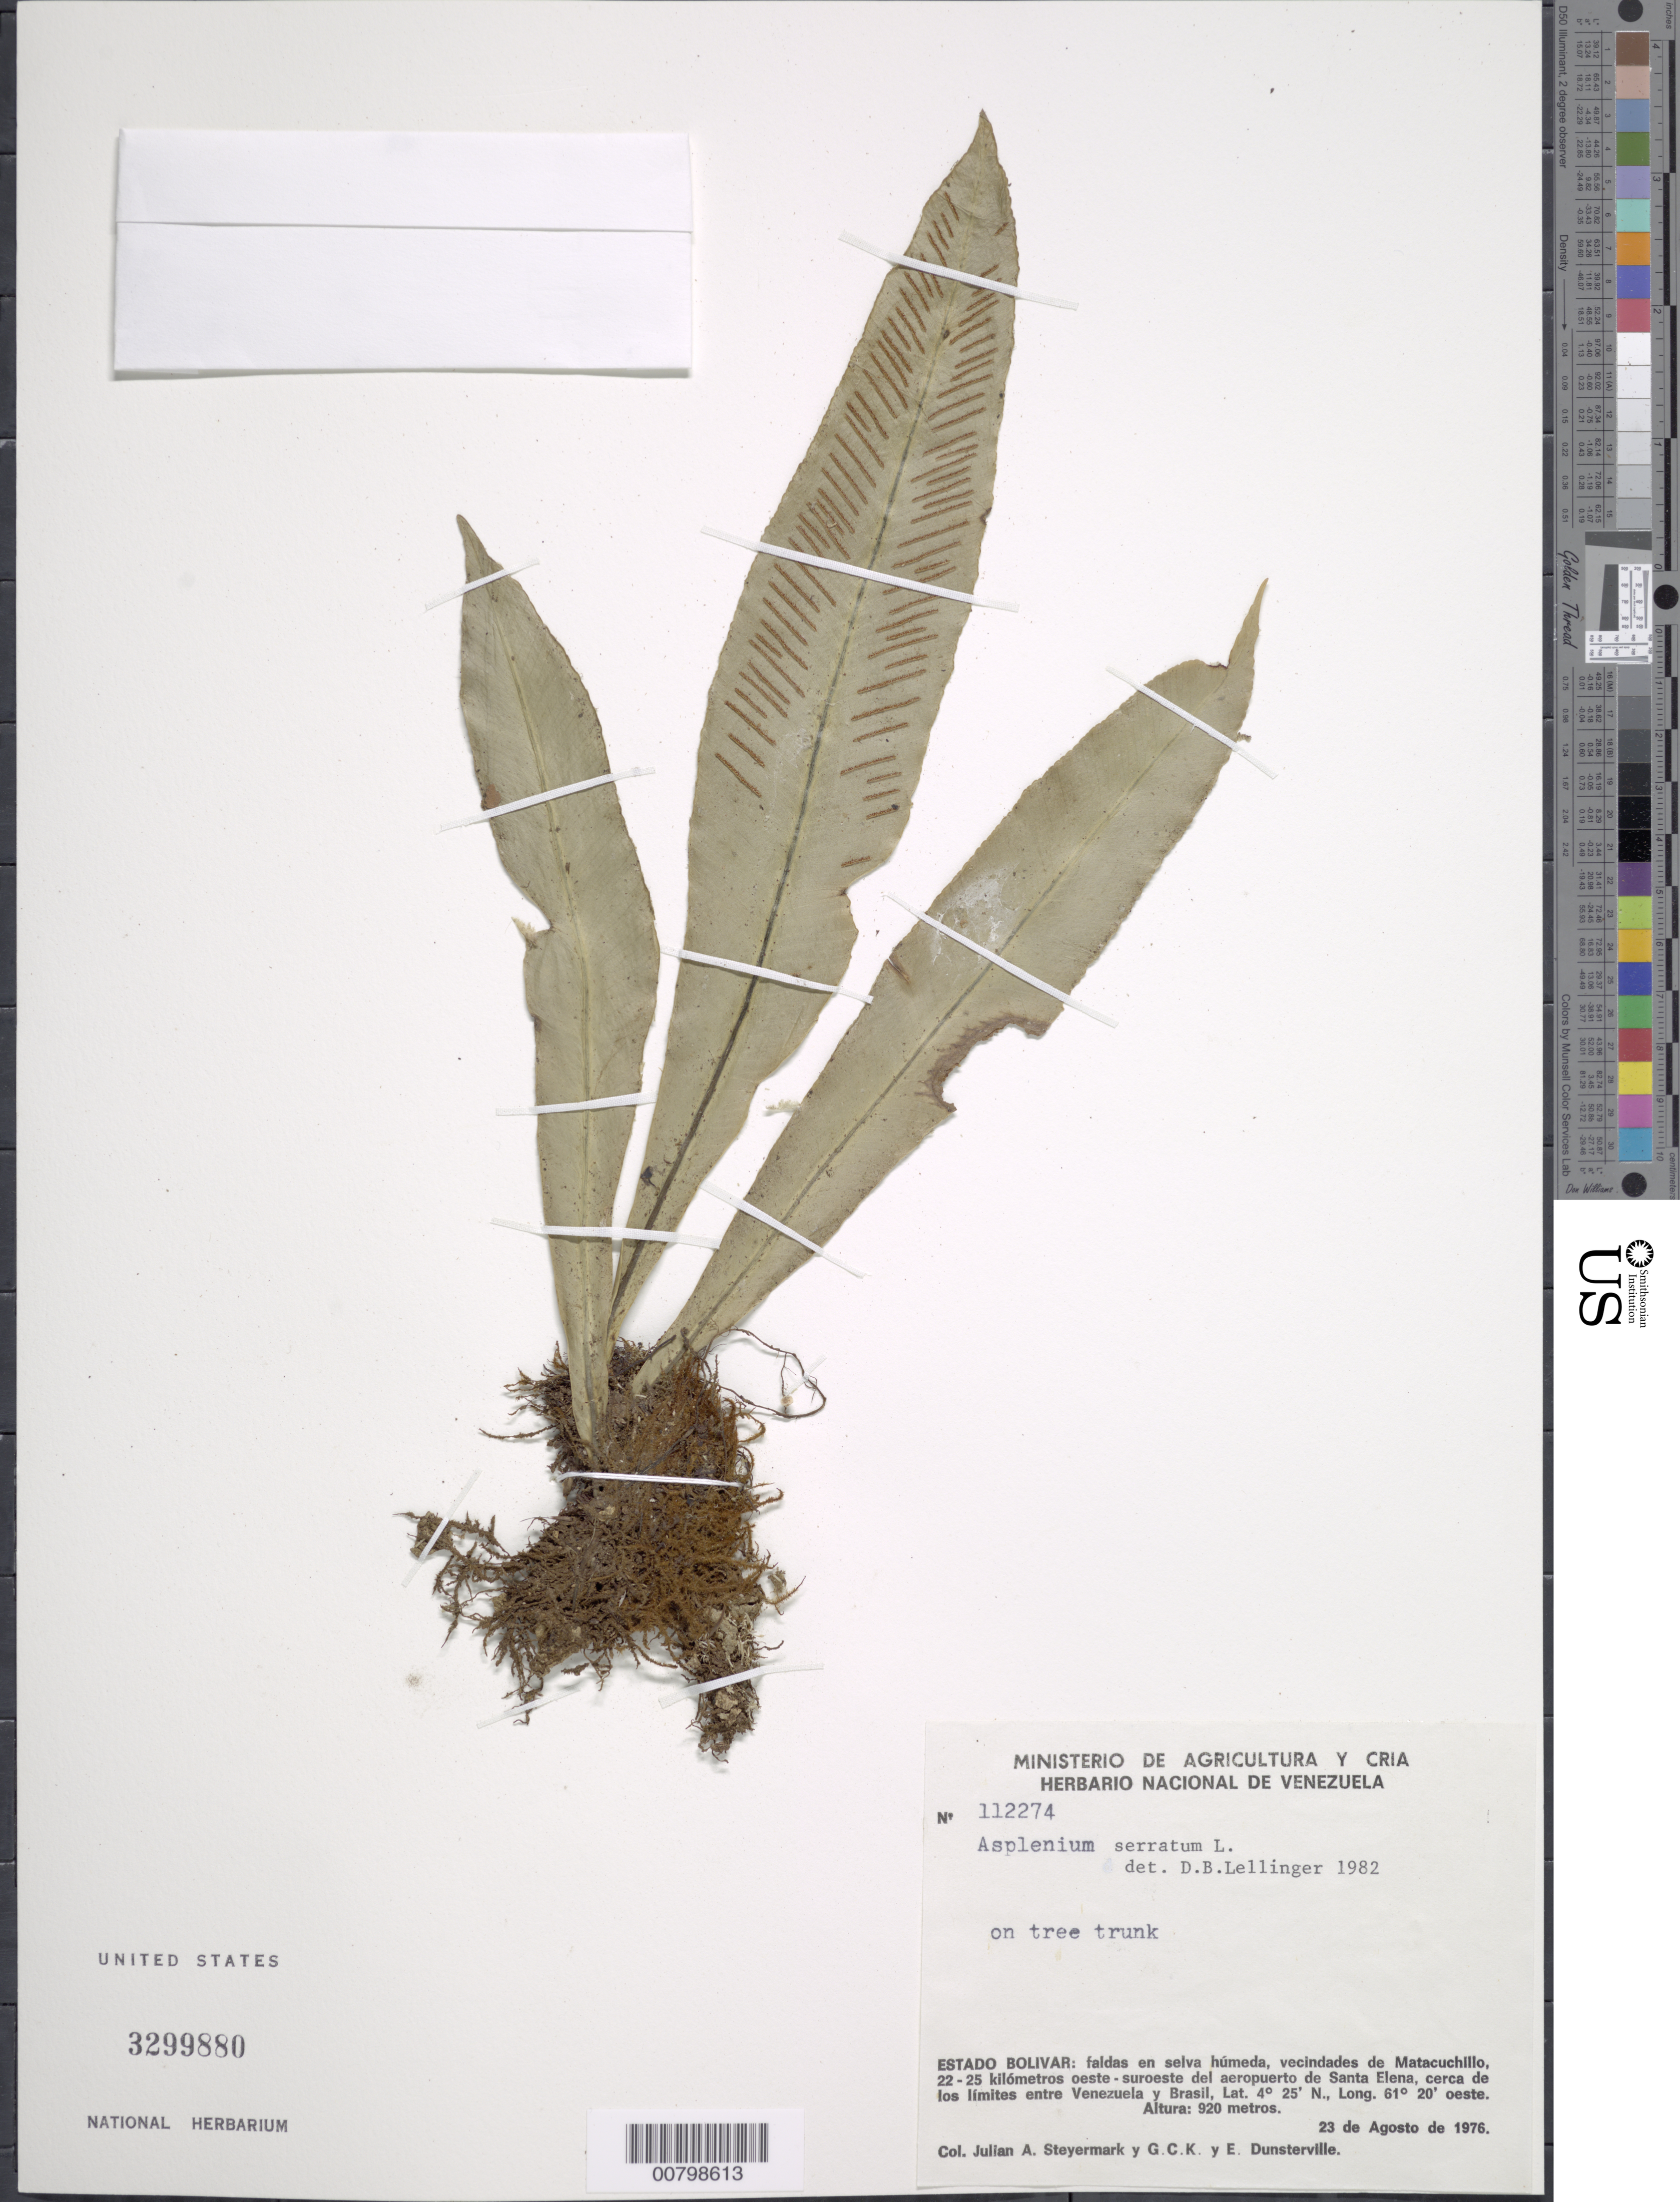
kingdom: Plantae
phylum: Tracheophyta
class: Polypodiopsida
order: Polypodiales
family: Aspleniaceae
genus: Asplenium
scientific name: Asplenium serratum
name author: L.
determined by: Lellinger, David B., (BOT), Smithsonian Institution - National Museum of Natural History (UNITED STATES)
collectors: J. Steyermark, G. C. K. Dunsterville & E. Dunsterville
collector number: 112274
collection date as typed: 23-Aug-76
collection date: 1976-08-23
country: Venezuela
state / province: Bolívar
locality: Matacuchillo, vic.; 22-25 km oeste-SO del aeropuerto de Santa Elena, cerca de los limites entre Venezuela y Brasil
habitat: Faldas en selva húmeda; on tree trunk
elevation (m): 920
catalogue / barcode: US 3299880